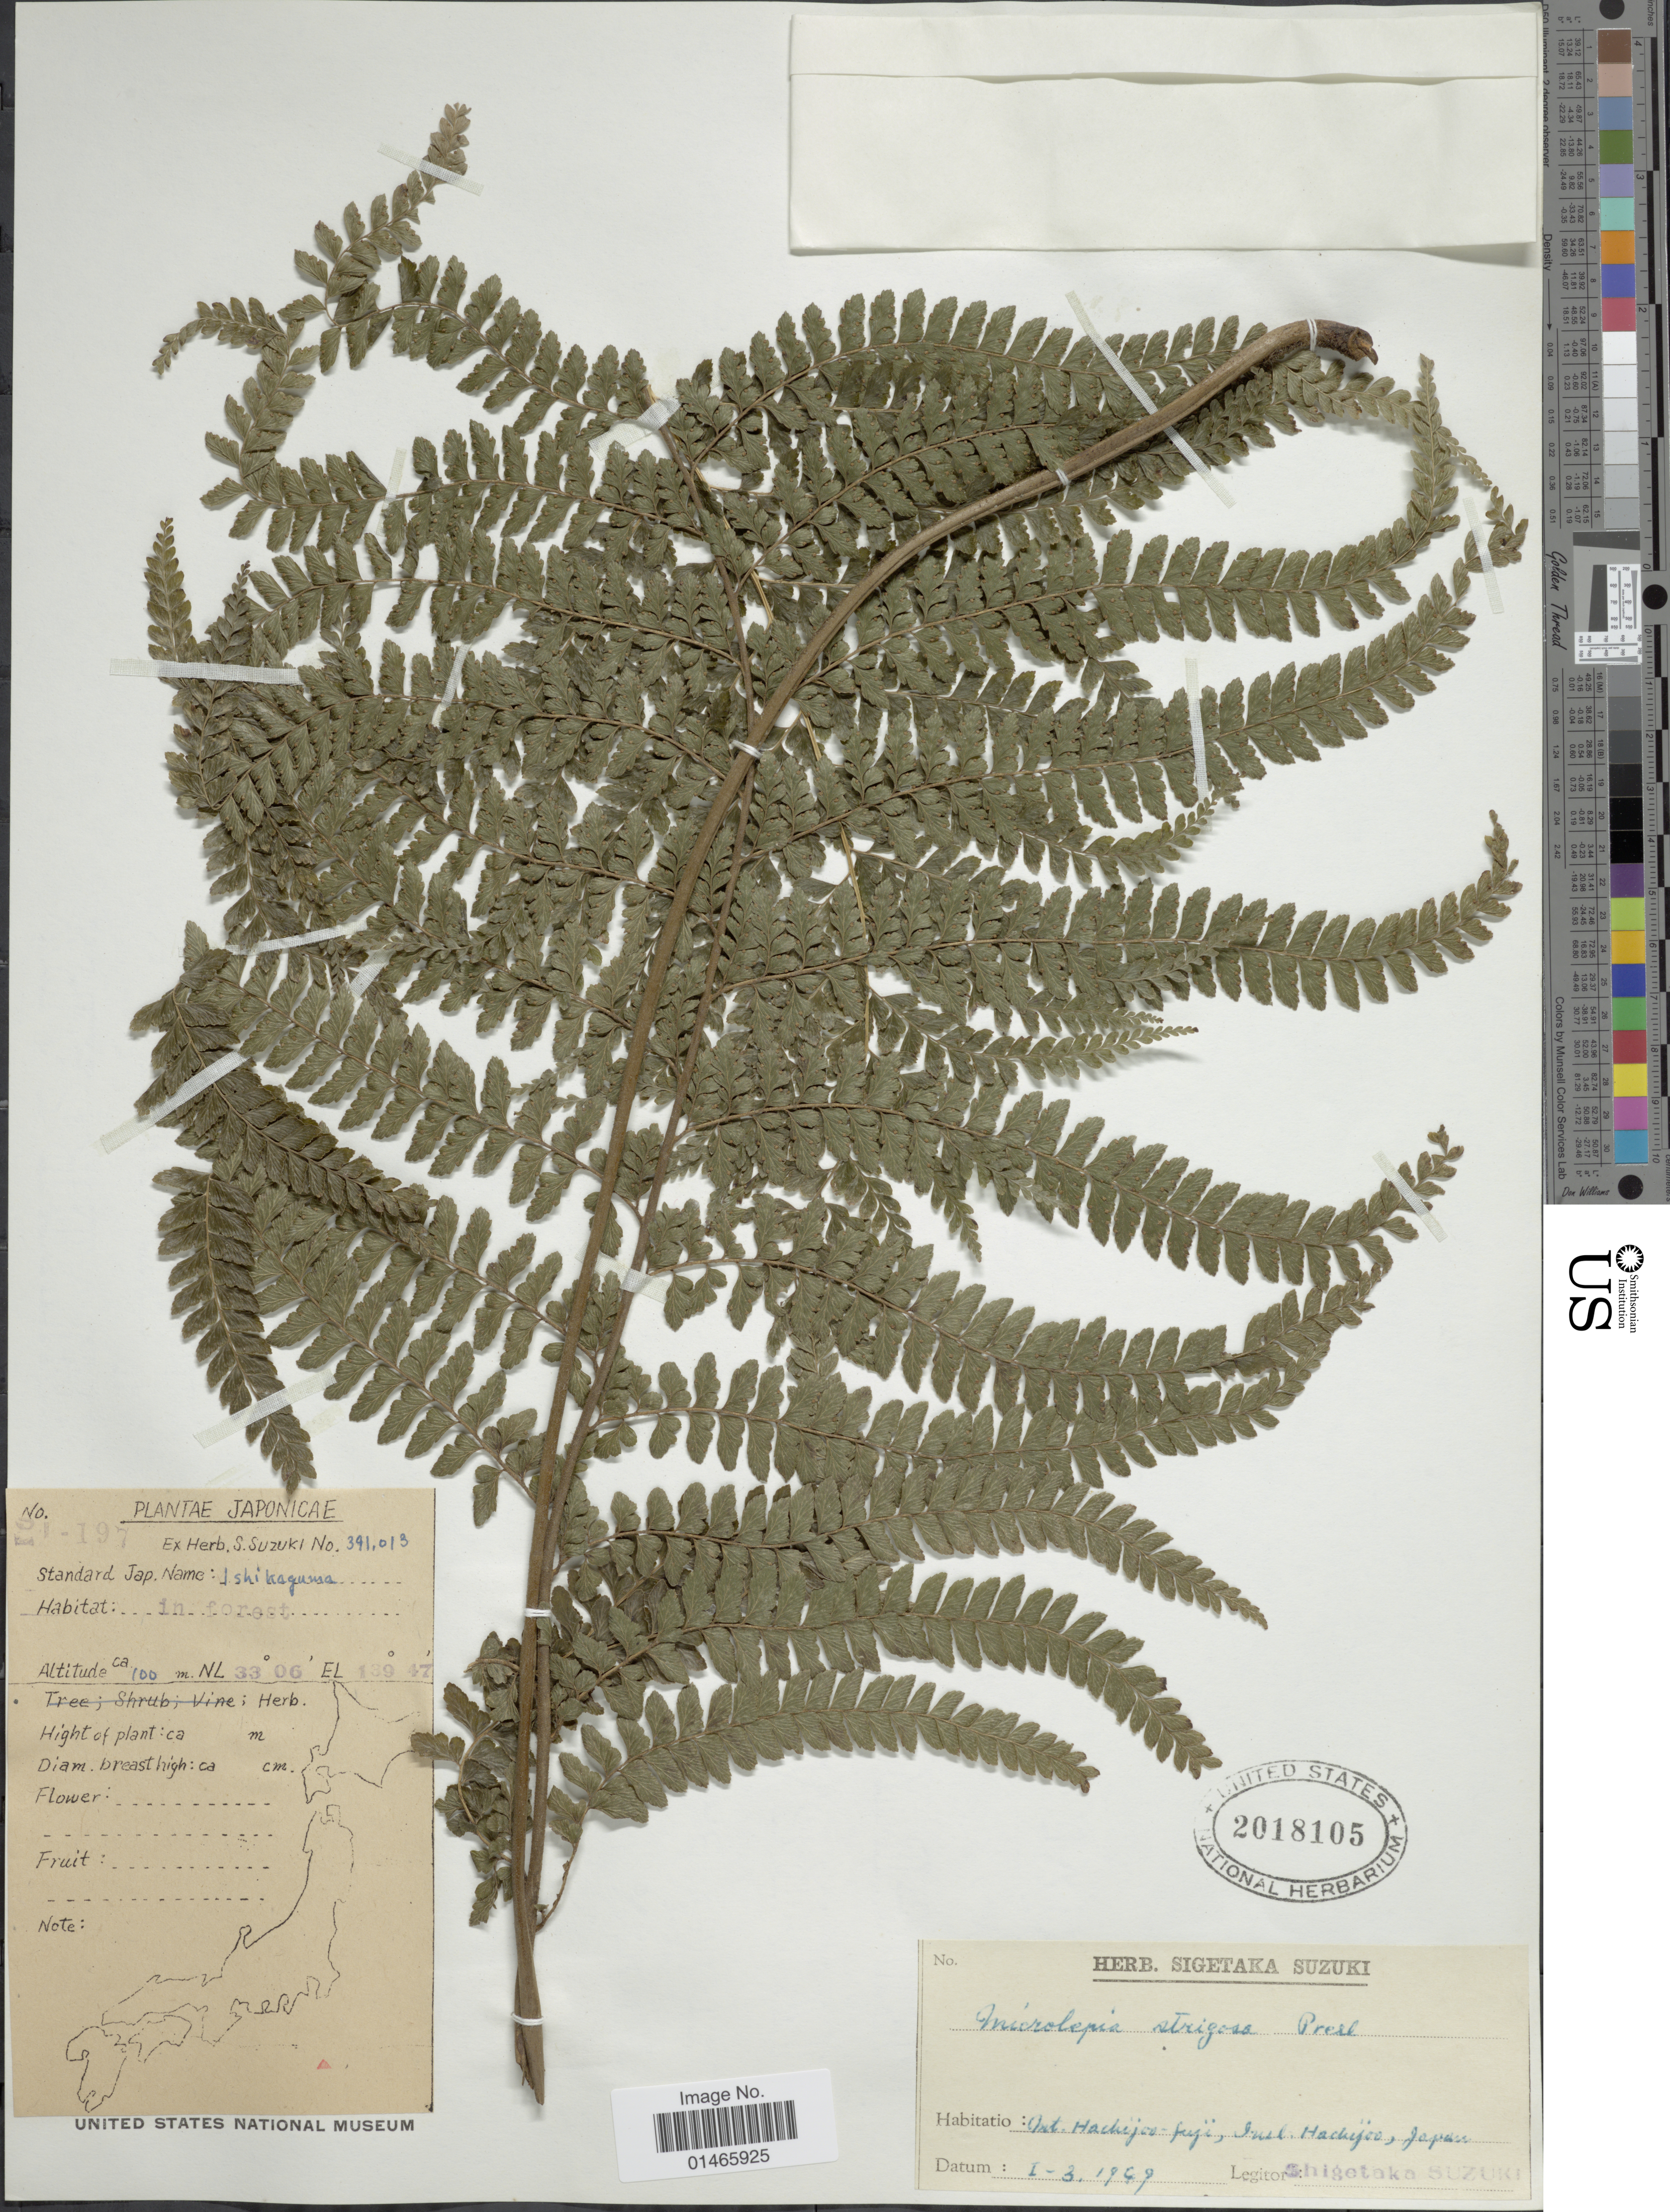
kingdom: Plantae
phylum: Tracheophyta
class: Polypodiopsida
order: Polypodiales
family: Dennstaedtiaceae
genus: Microlepia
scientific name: Microlepia strigosa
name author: (Thunb.) J. Presl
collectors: S. Suzuki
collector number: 391013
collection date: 1969-03-01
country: Japan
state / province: Tokyo, Federal City of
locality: Mt. Hachijo-fuji, Hachijo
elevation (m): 100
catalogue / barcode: US 2018105